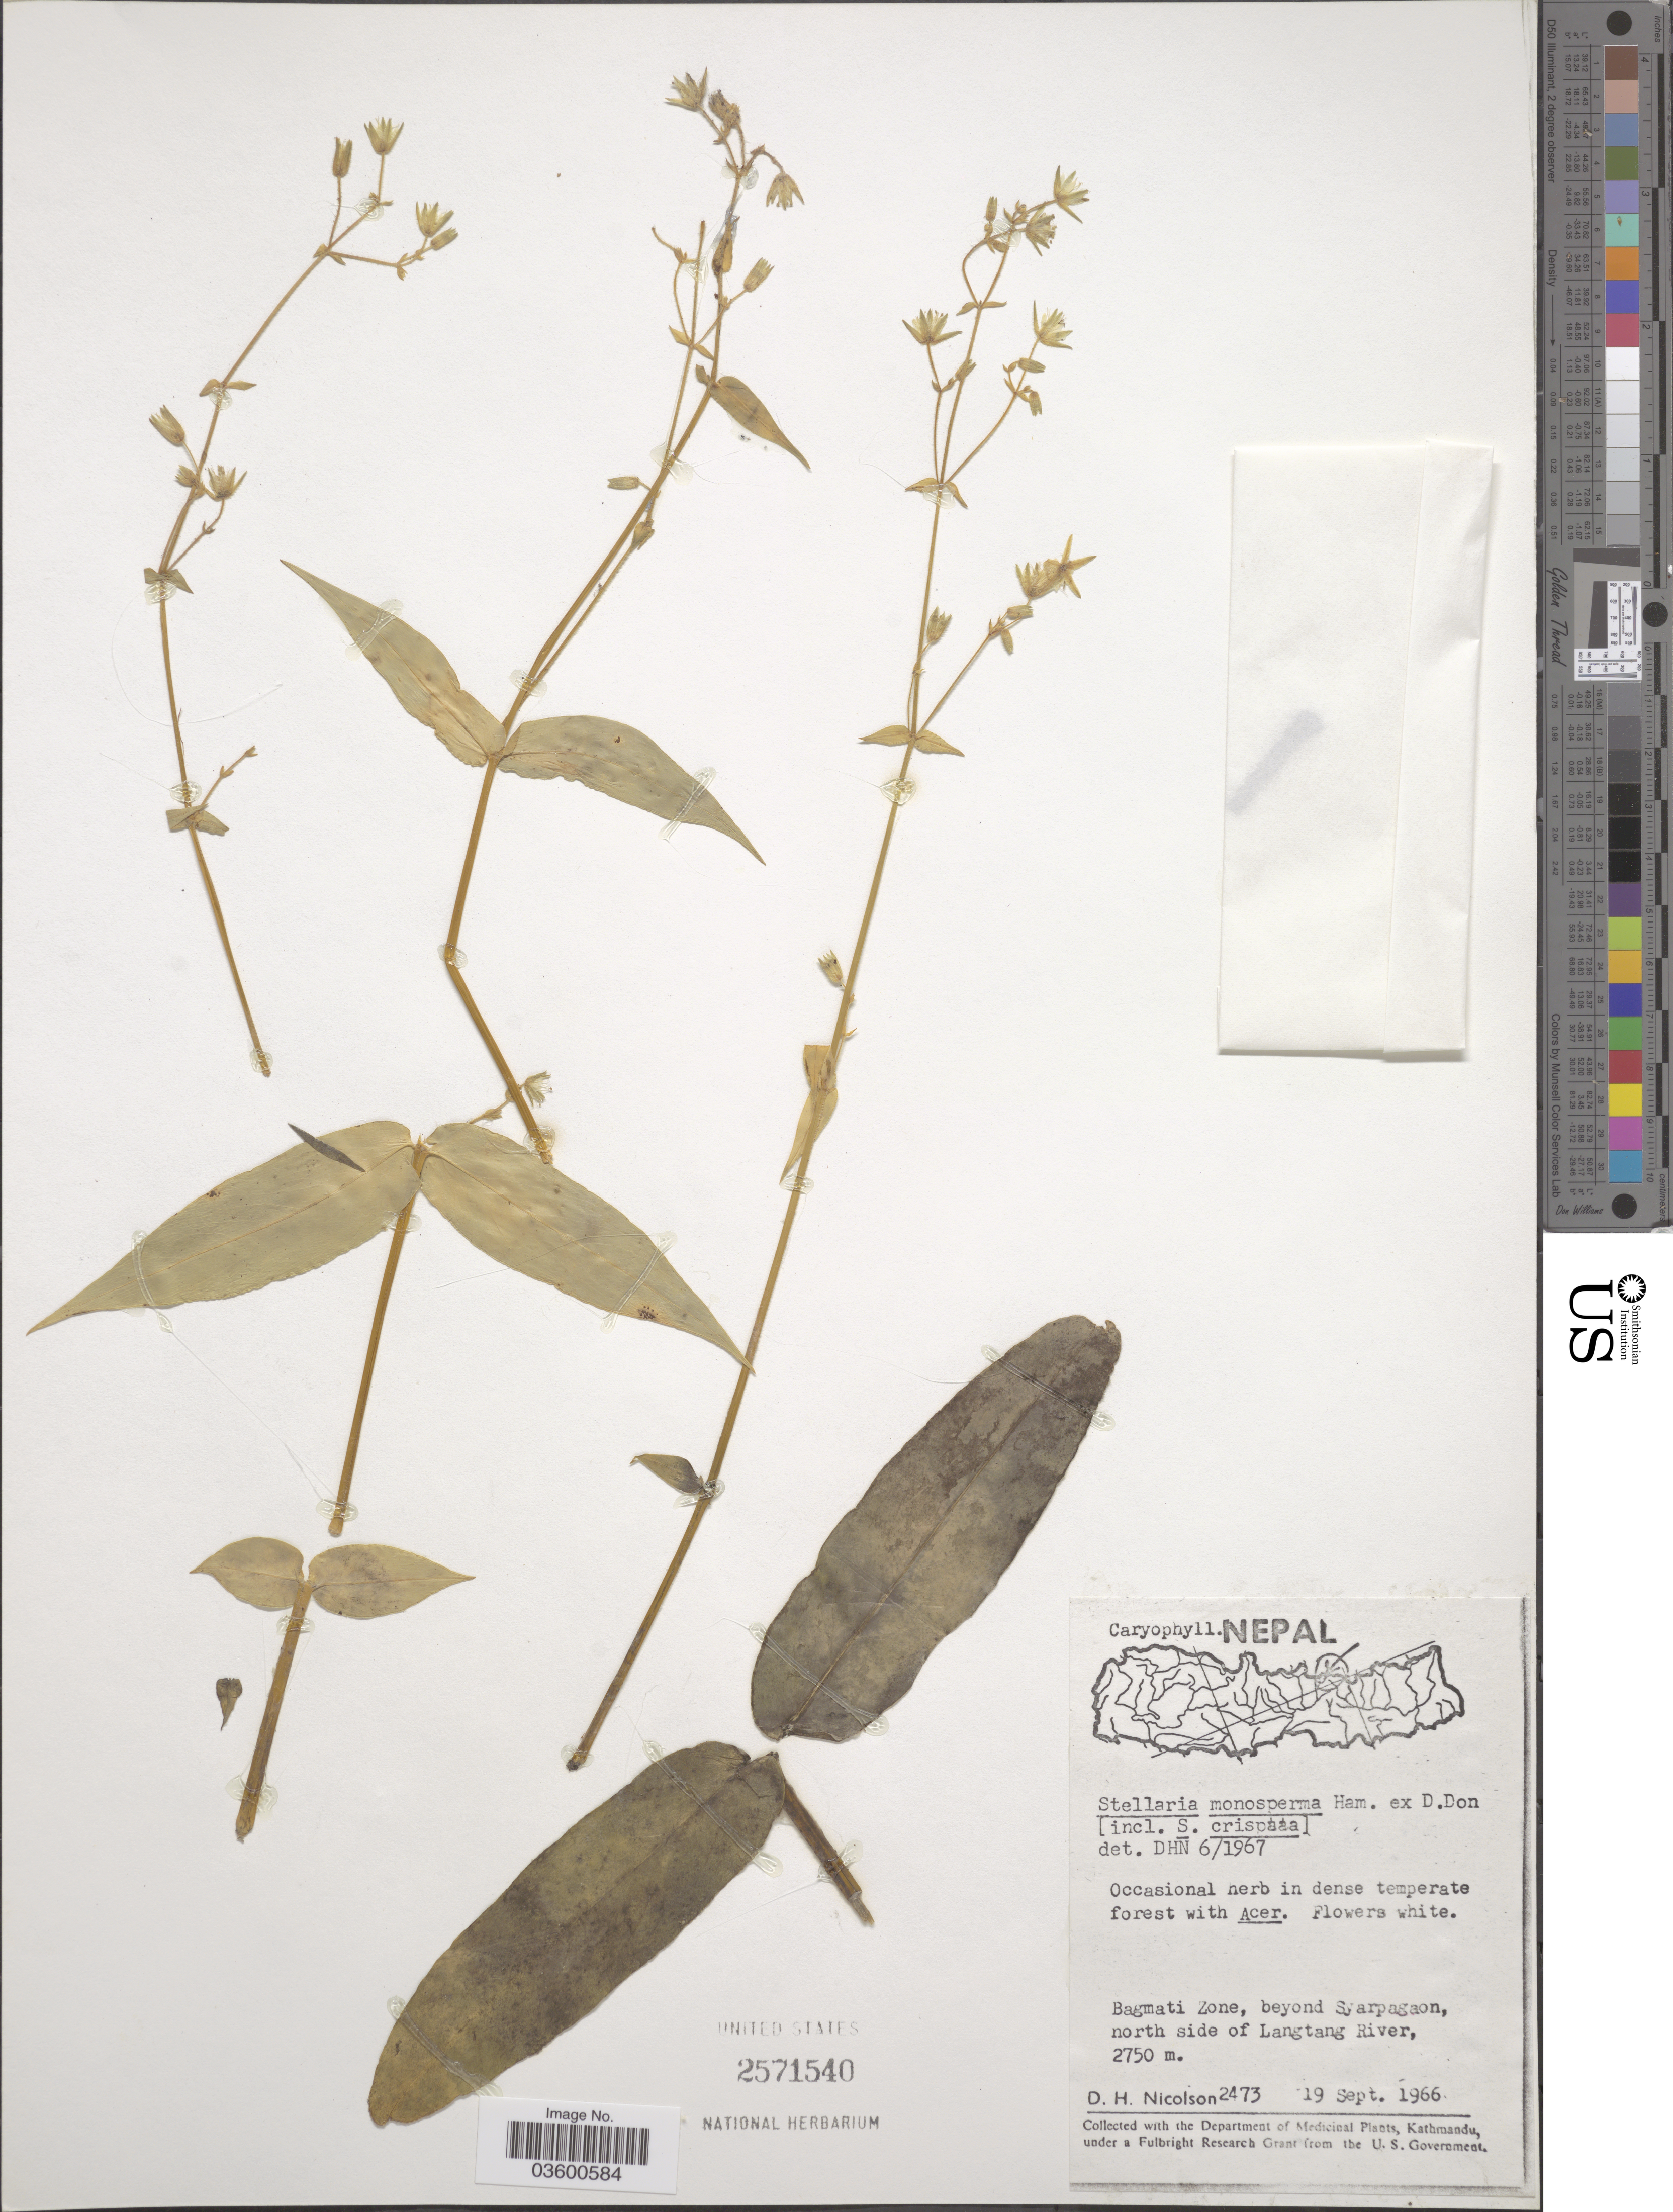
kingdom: Plantae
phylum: Tracheophyta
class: Magnoliopsida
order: Caryophyllales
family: Caryophyllaceae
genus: Schizotechium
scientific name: Schizotechium monospermum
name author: (Buch.-Ham. ex D. Don) Pusalkar & S.K. Srivast.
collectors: D. H. Nicolson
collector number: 2473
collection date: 1966-09-19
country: Nepal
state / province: Bagmati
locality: Bagmati Zone, beyond Syarpagaon, north side of Langtang River.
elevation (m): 2750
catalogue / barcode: US 2571540